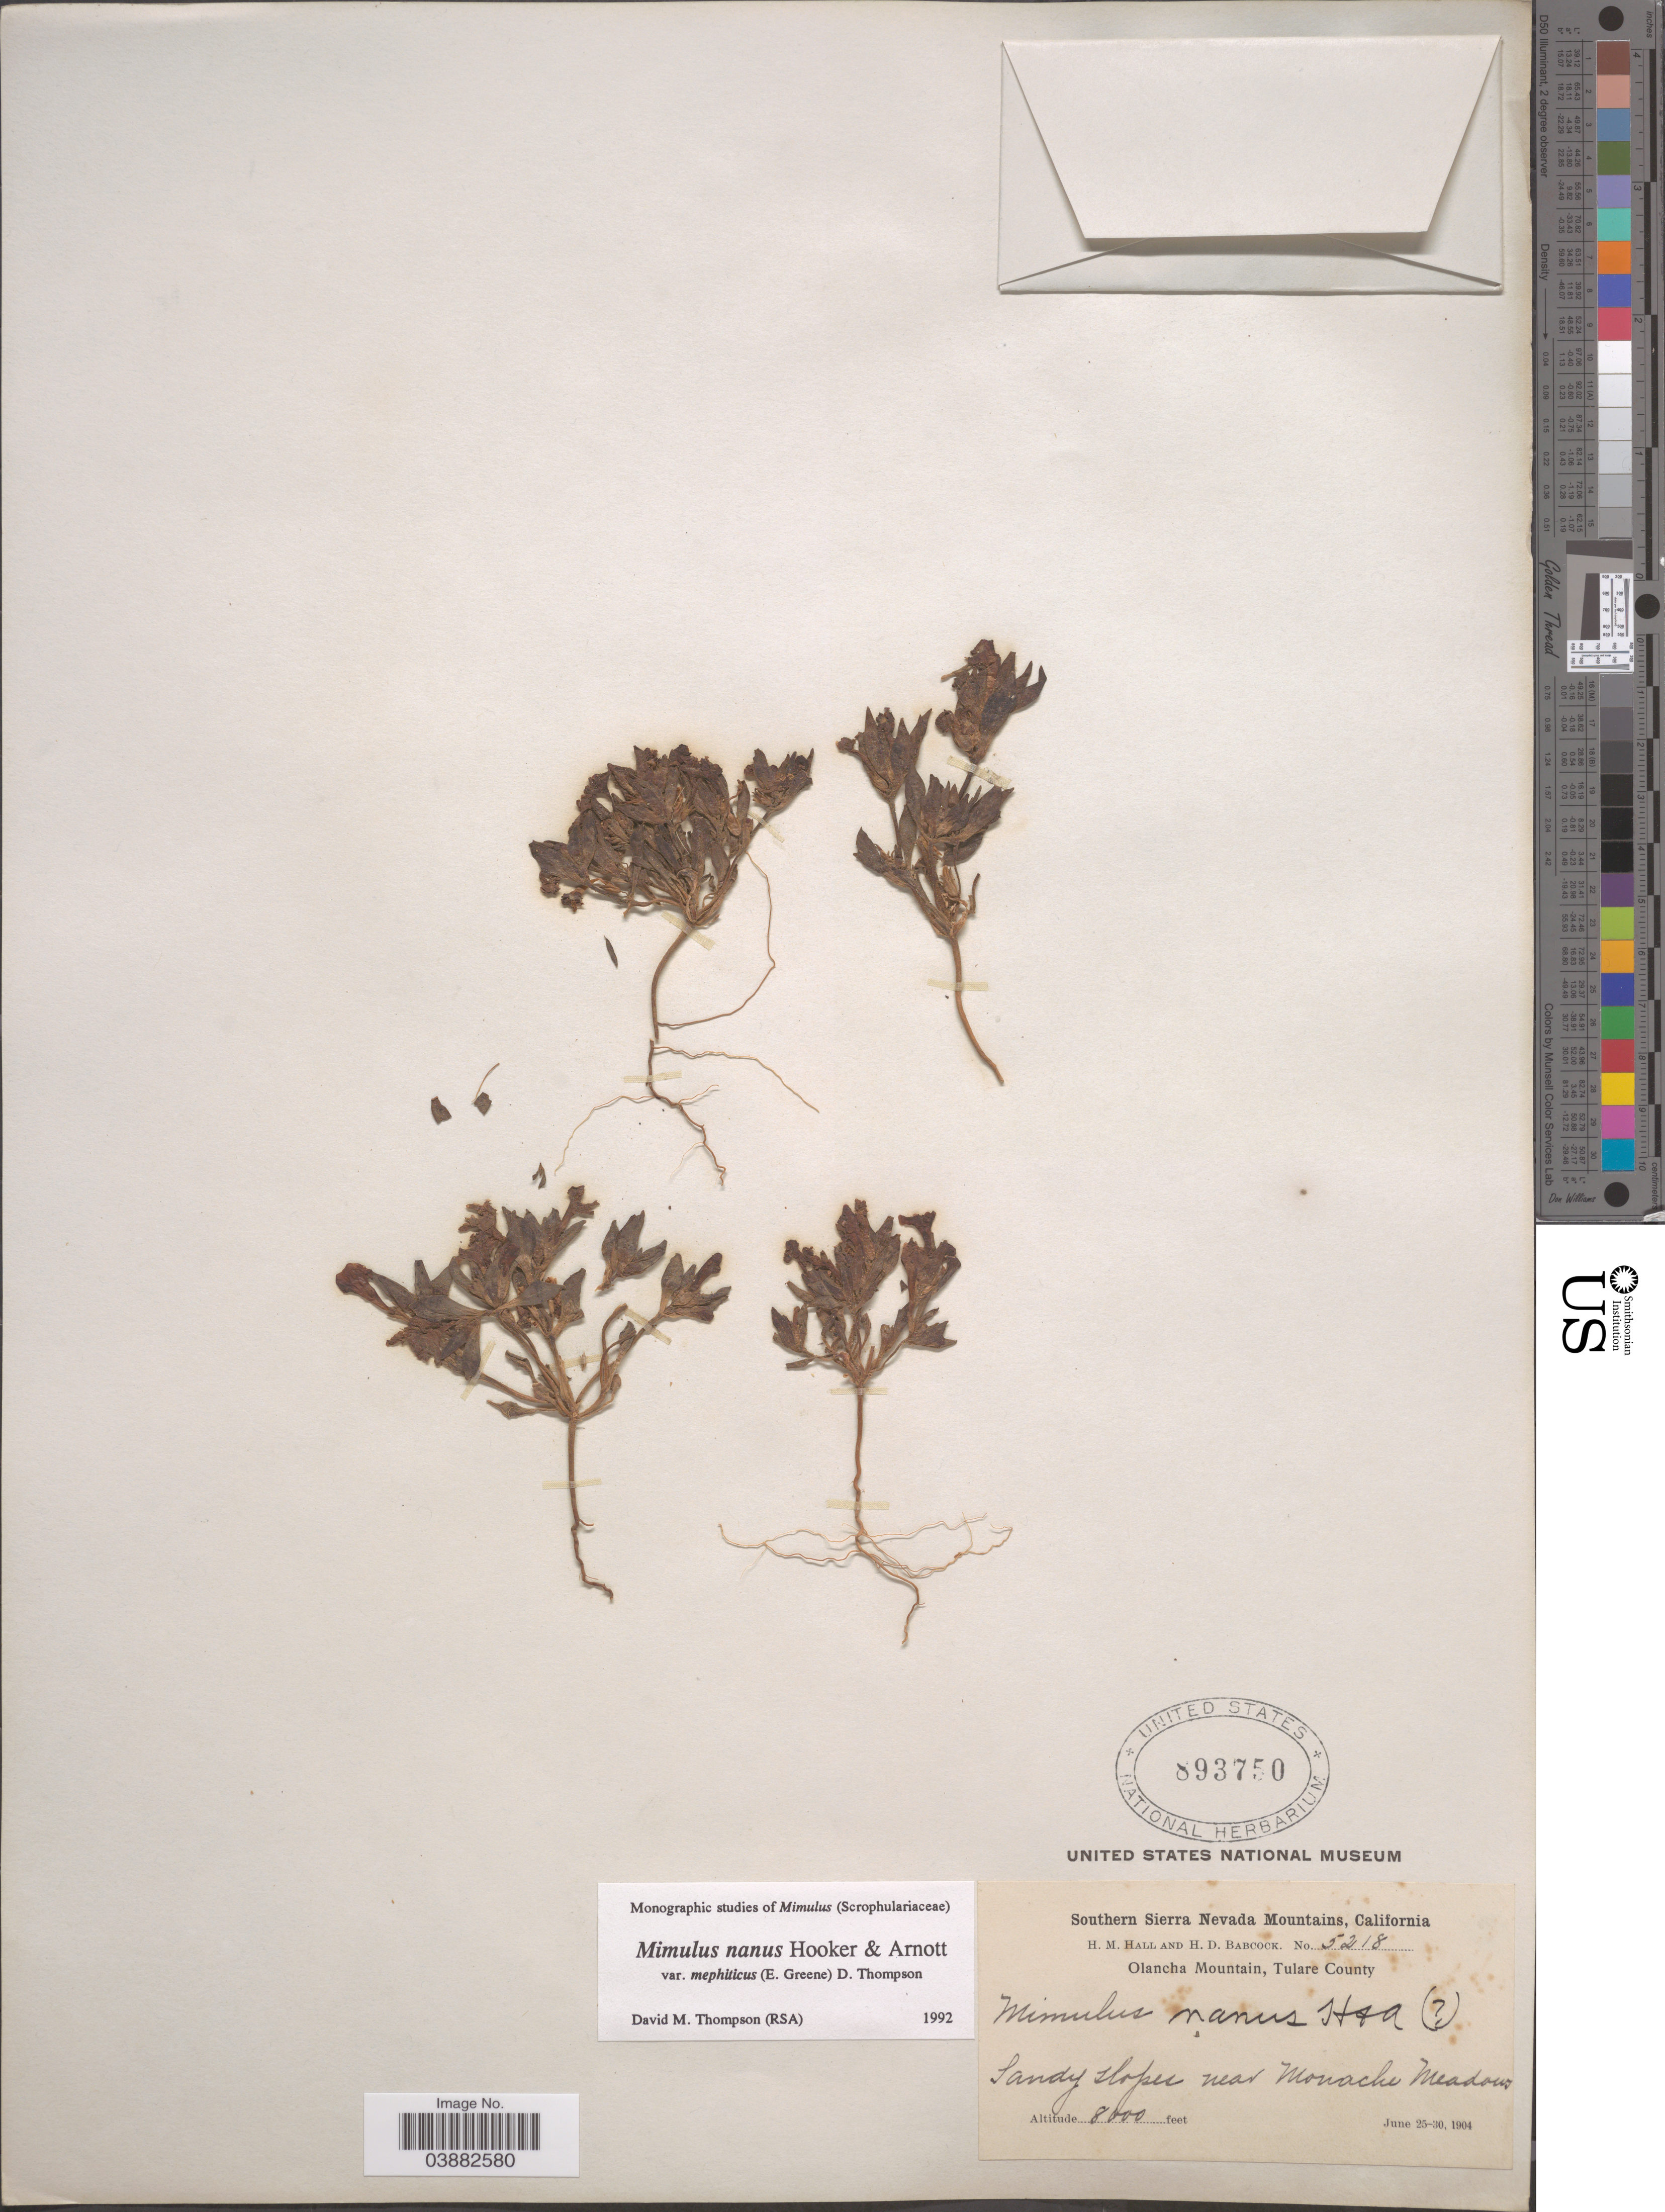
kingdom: Plantae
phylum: Tracheophyta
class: Magnoliopsida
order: Lamiales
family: Phrymaceae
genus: Mimulus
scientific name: Mimulus nanus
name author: Hook. & Arn.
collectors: H. M. Hall & H. Babcock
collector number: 5218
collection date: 1904-06-25/1904-06-30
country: United States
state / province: California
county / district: Tulare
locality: Southern Sierra Nevada Mountins. Olancha Mountain, Tulare County. Near Monache Meadows.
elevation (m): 2438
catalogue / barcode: US 893750